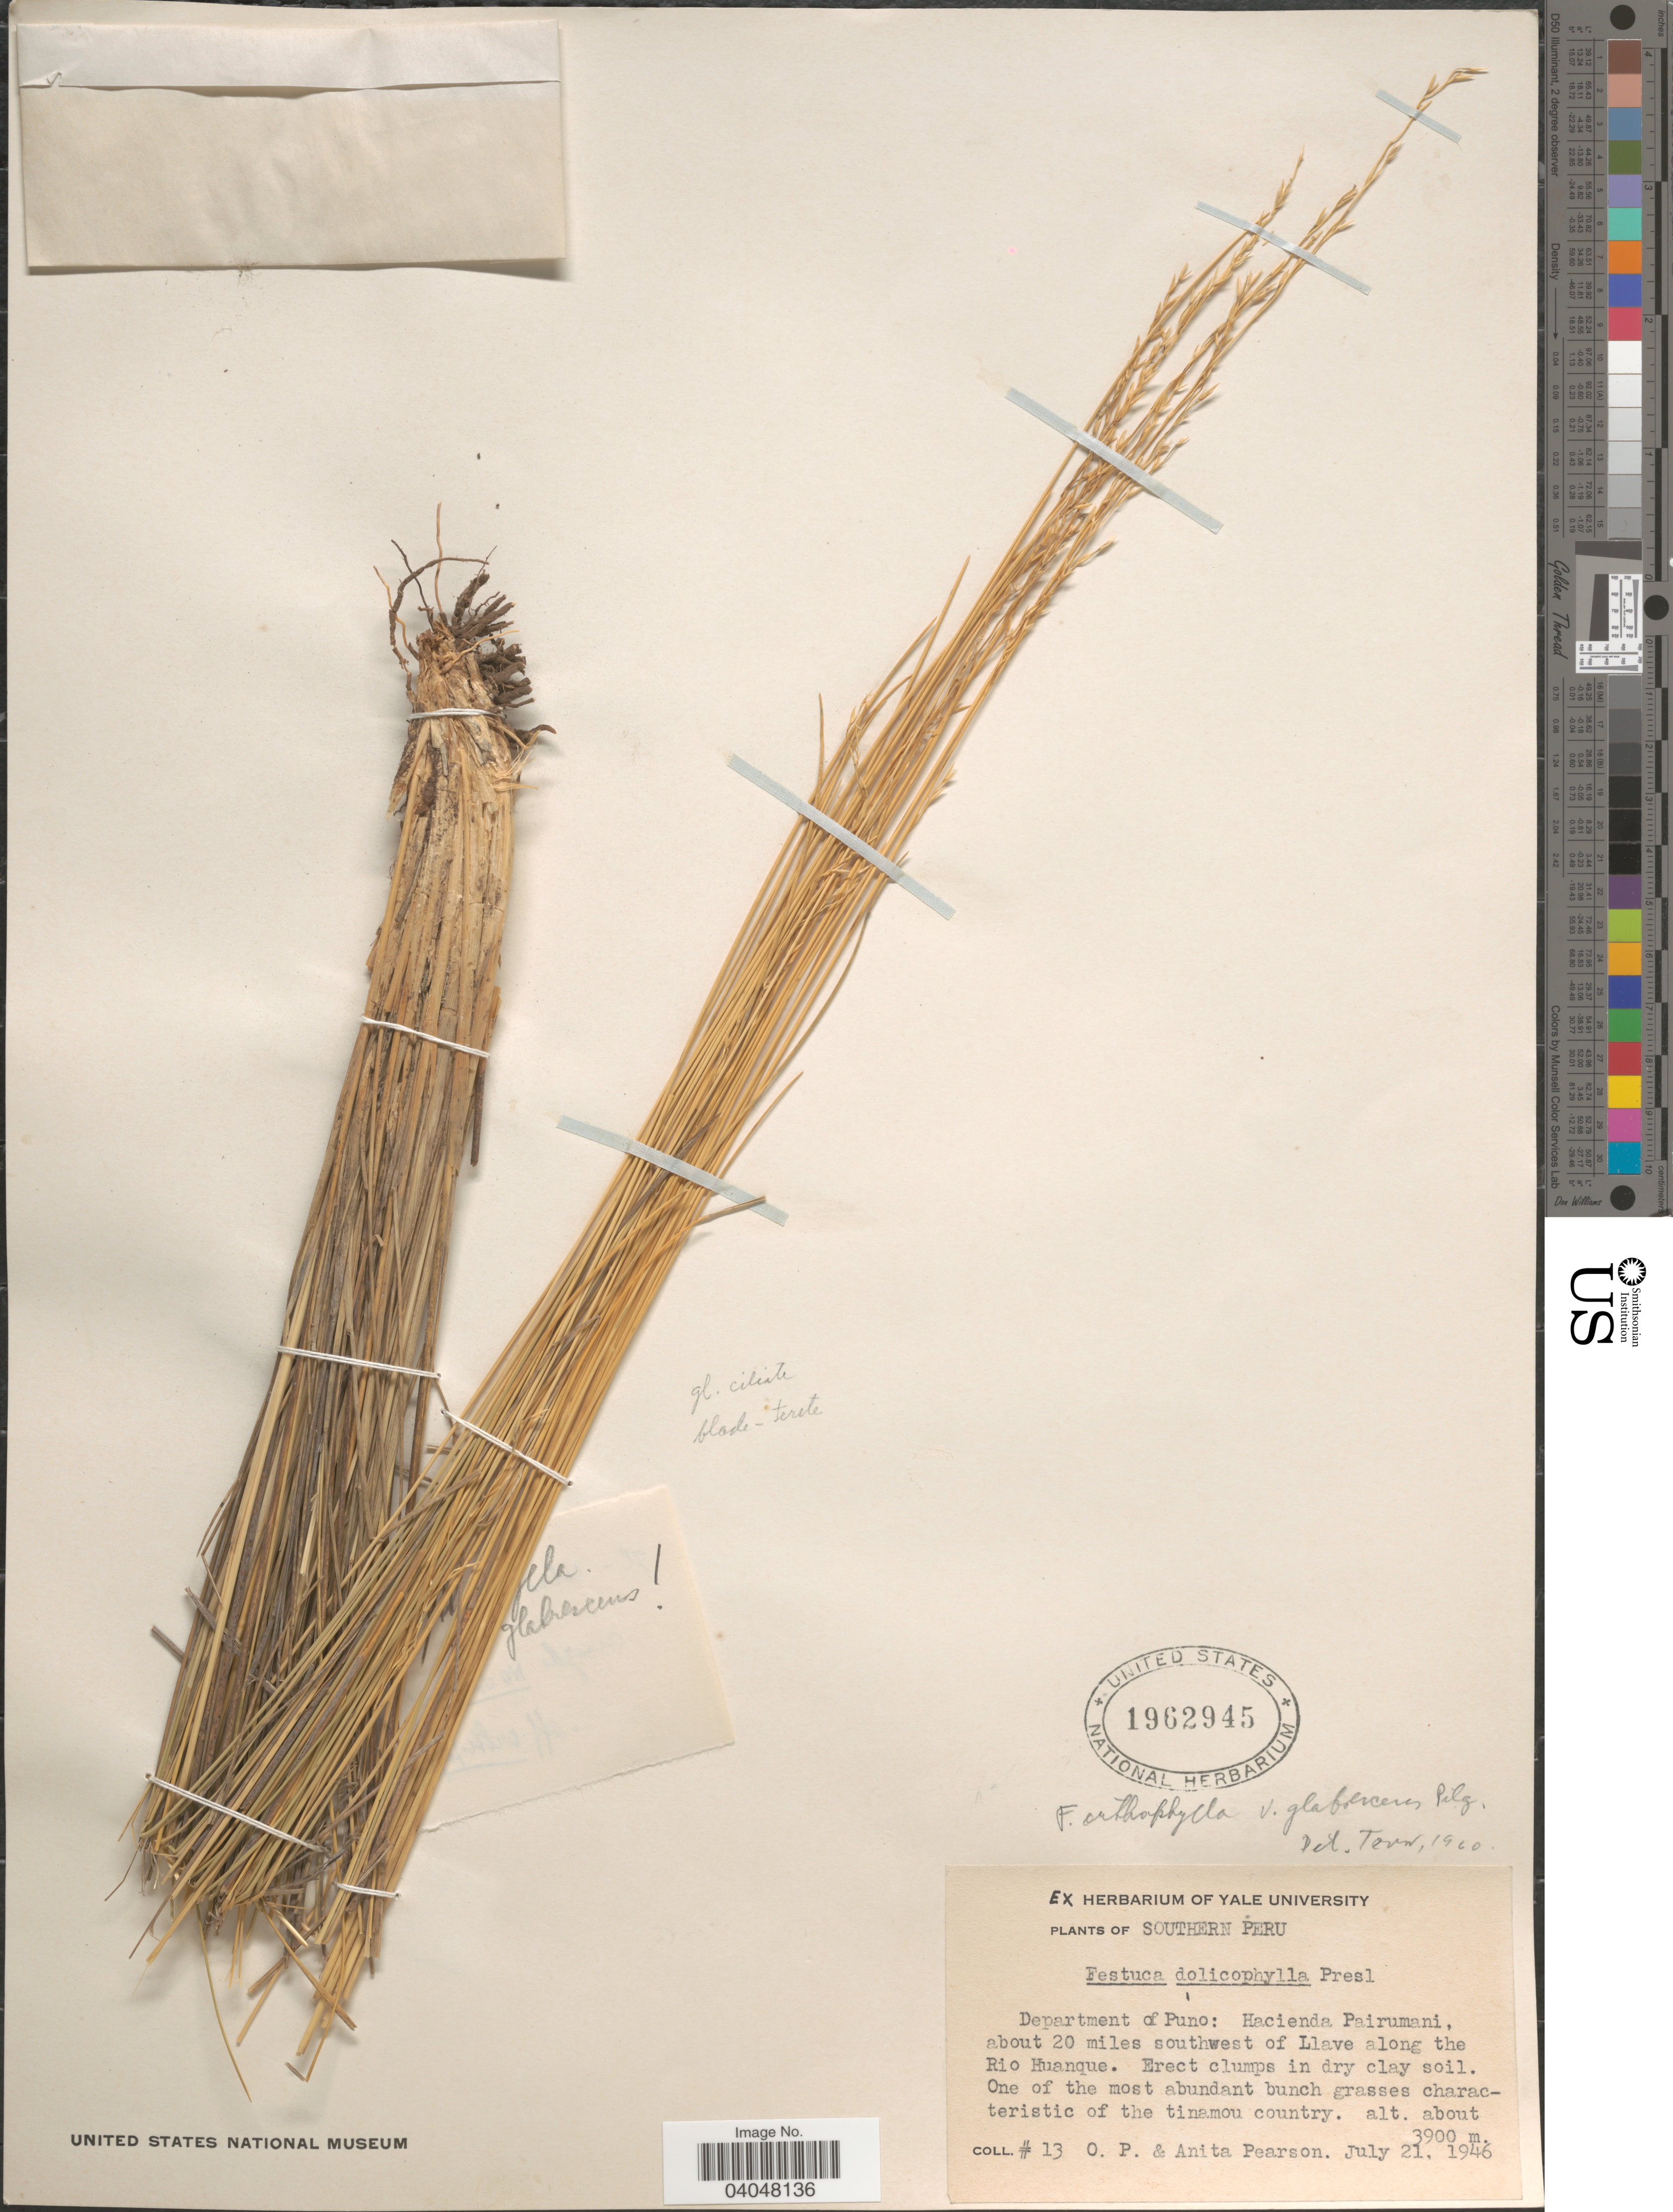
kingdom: Plantae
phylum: Tracheophyta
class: Liliopsida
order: Poales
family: Poaceae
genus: Festuca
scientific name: Festuca orthophylla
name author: Pilg.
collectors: O. P. Pearson & A. Pearson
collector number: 13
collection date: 1946-07-21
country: Peru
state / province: Puno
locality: Southern Peru. Department of Puno: Hacienda Pairumani, about 20 miles southwest of Llave along the Rio Huanque.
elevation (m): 3900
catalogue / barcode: US 1962945